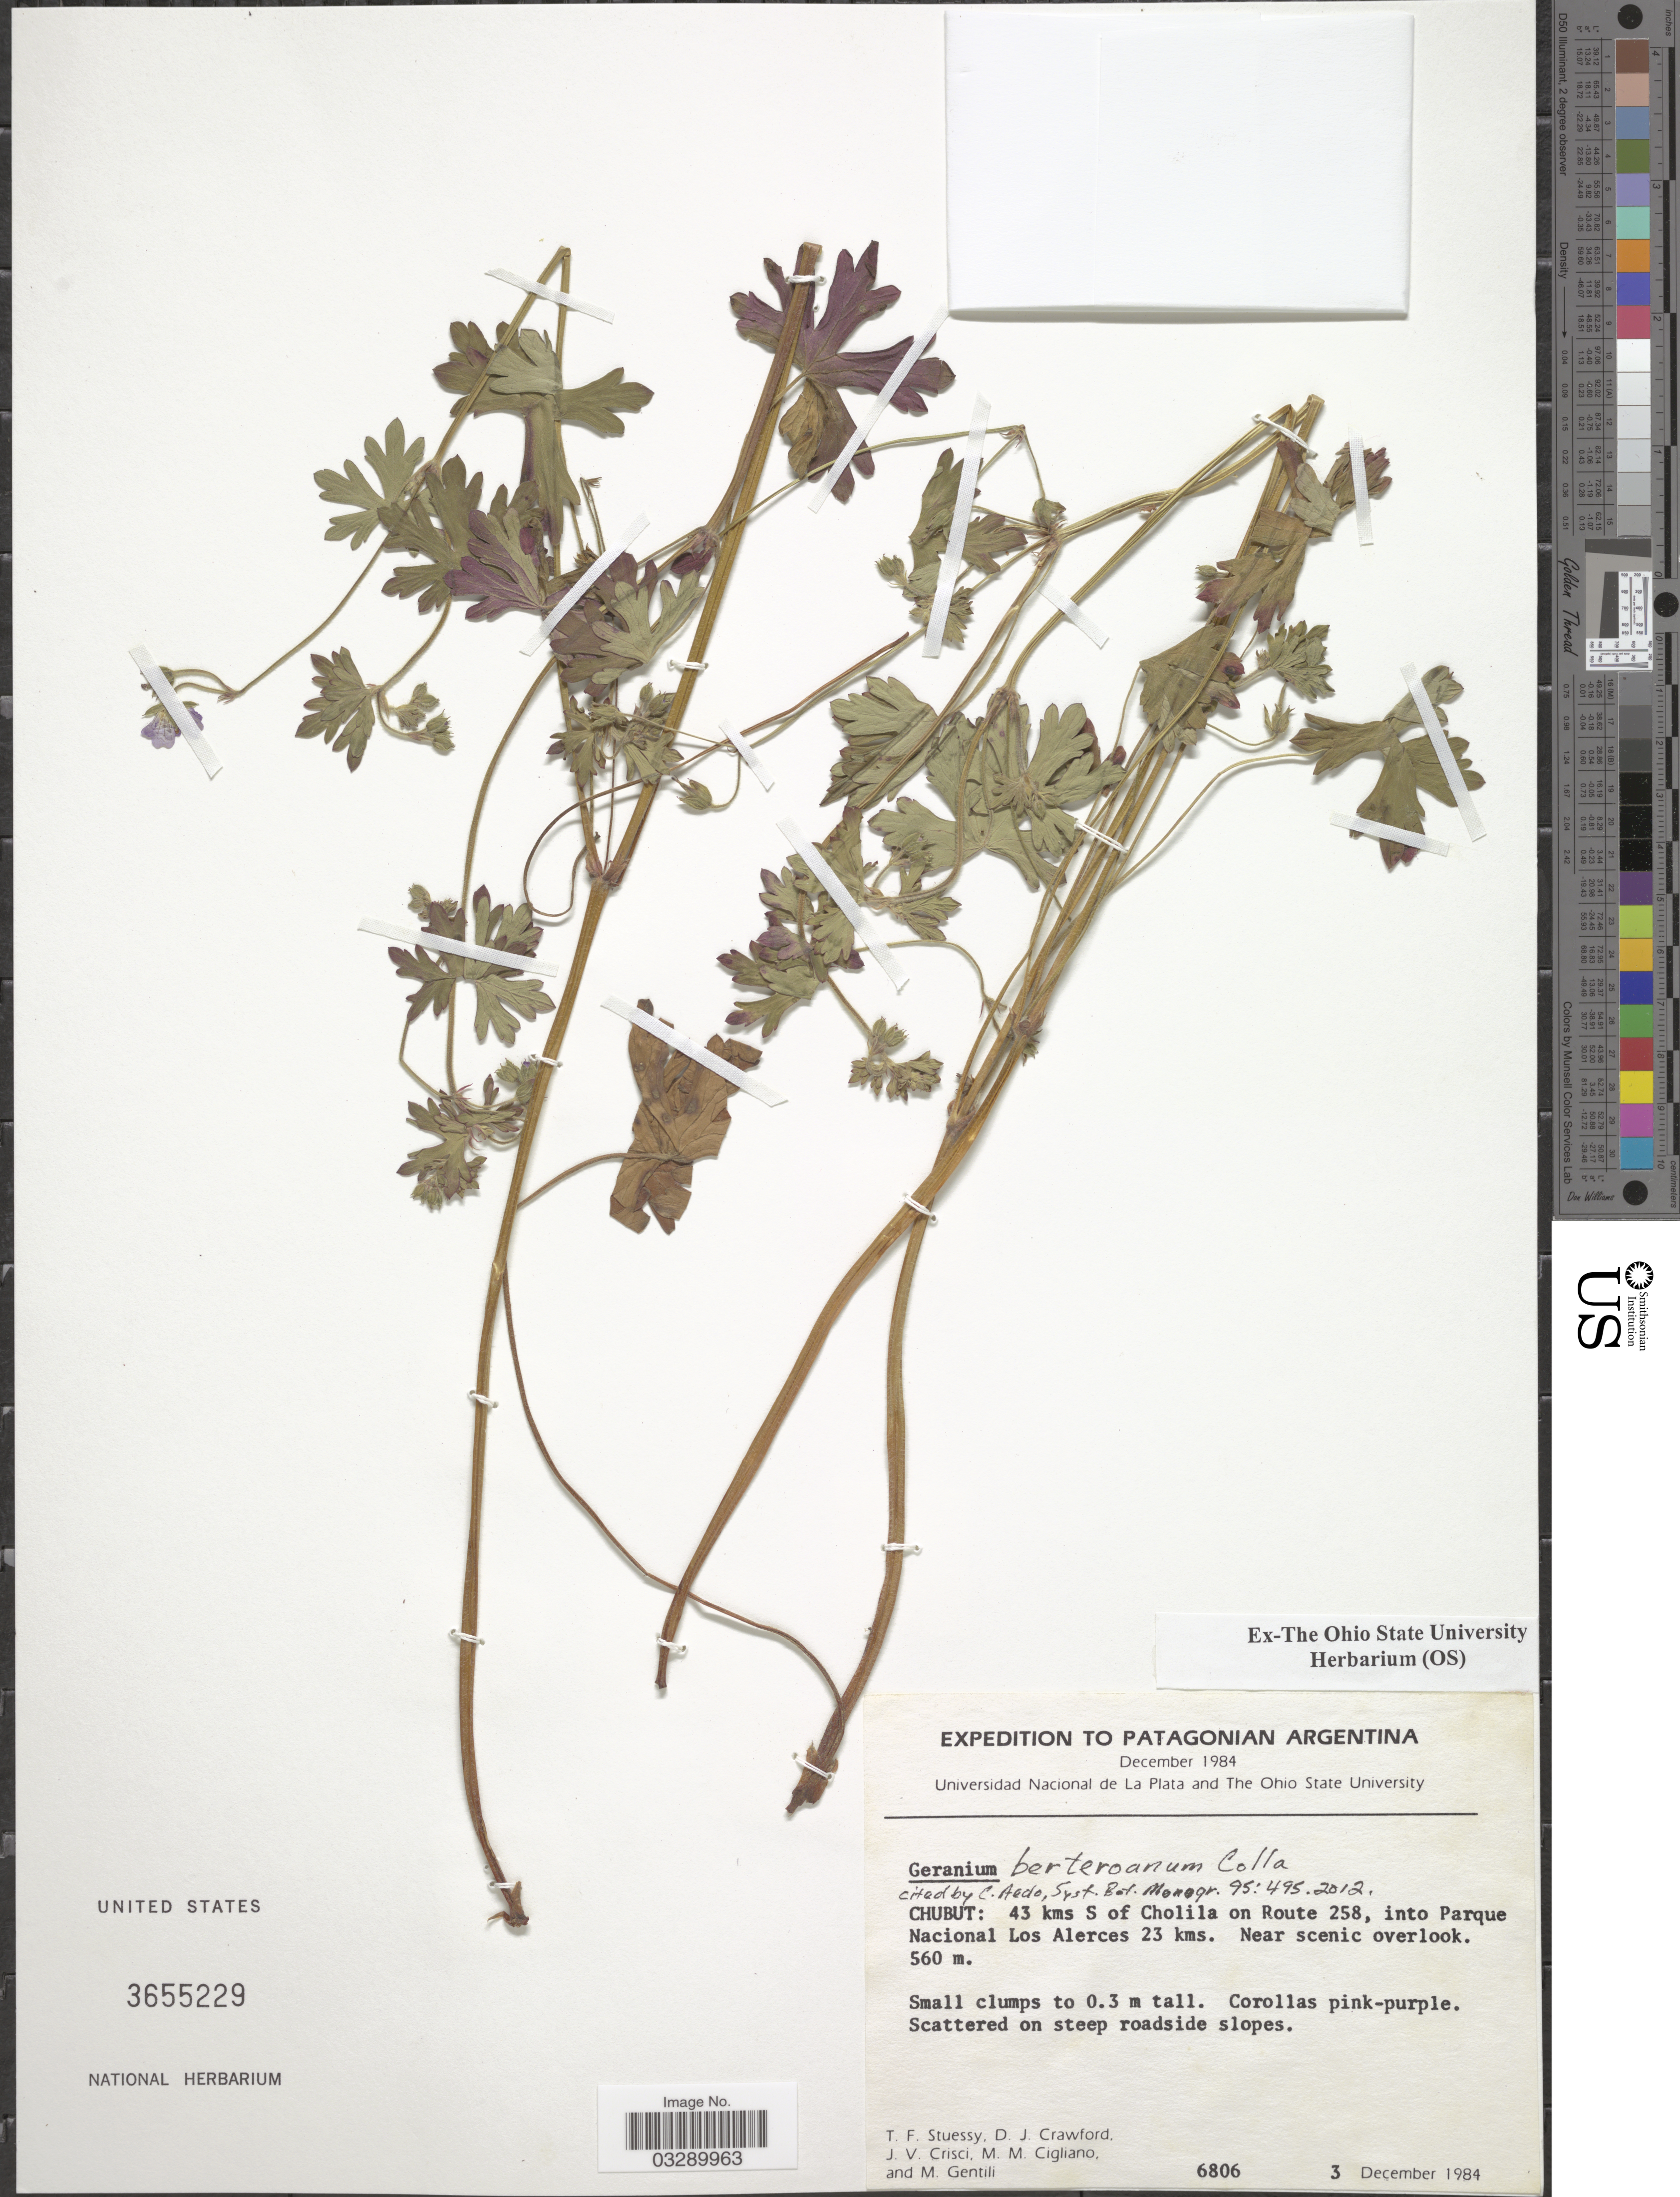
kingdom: Plantae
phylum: Tracheophyta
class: Magnoliopsida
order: Geraniales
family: Geraniaceae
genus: Geranium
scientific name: Geranium berteroanum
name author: Colla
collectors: T. Stuessy, D. Crawford, J. Crisci, M. Cigliano & M. Gentili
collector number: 6806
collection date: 1984-12-03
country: Argentina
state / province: Chubut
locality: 43 kms S of Cholila on Route 258, into Parque Nacional Los Alerces 23 kms. Near scenic overlook.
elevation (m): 560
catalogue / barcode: US 3655229